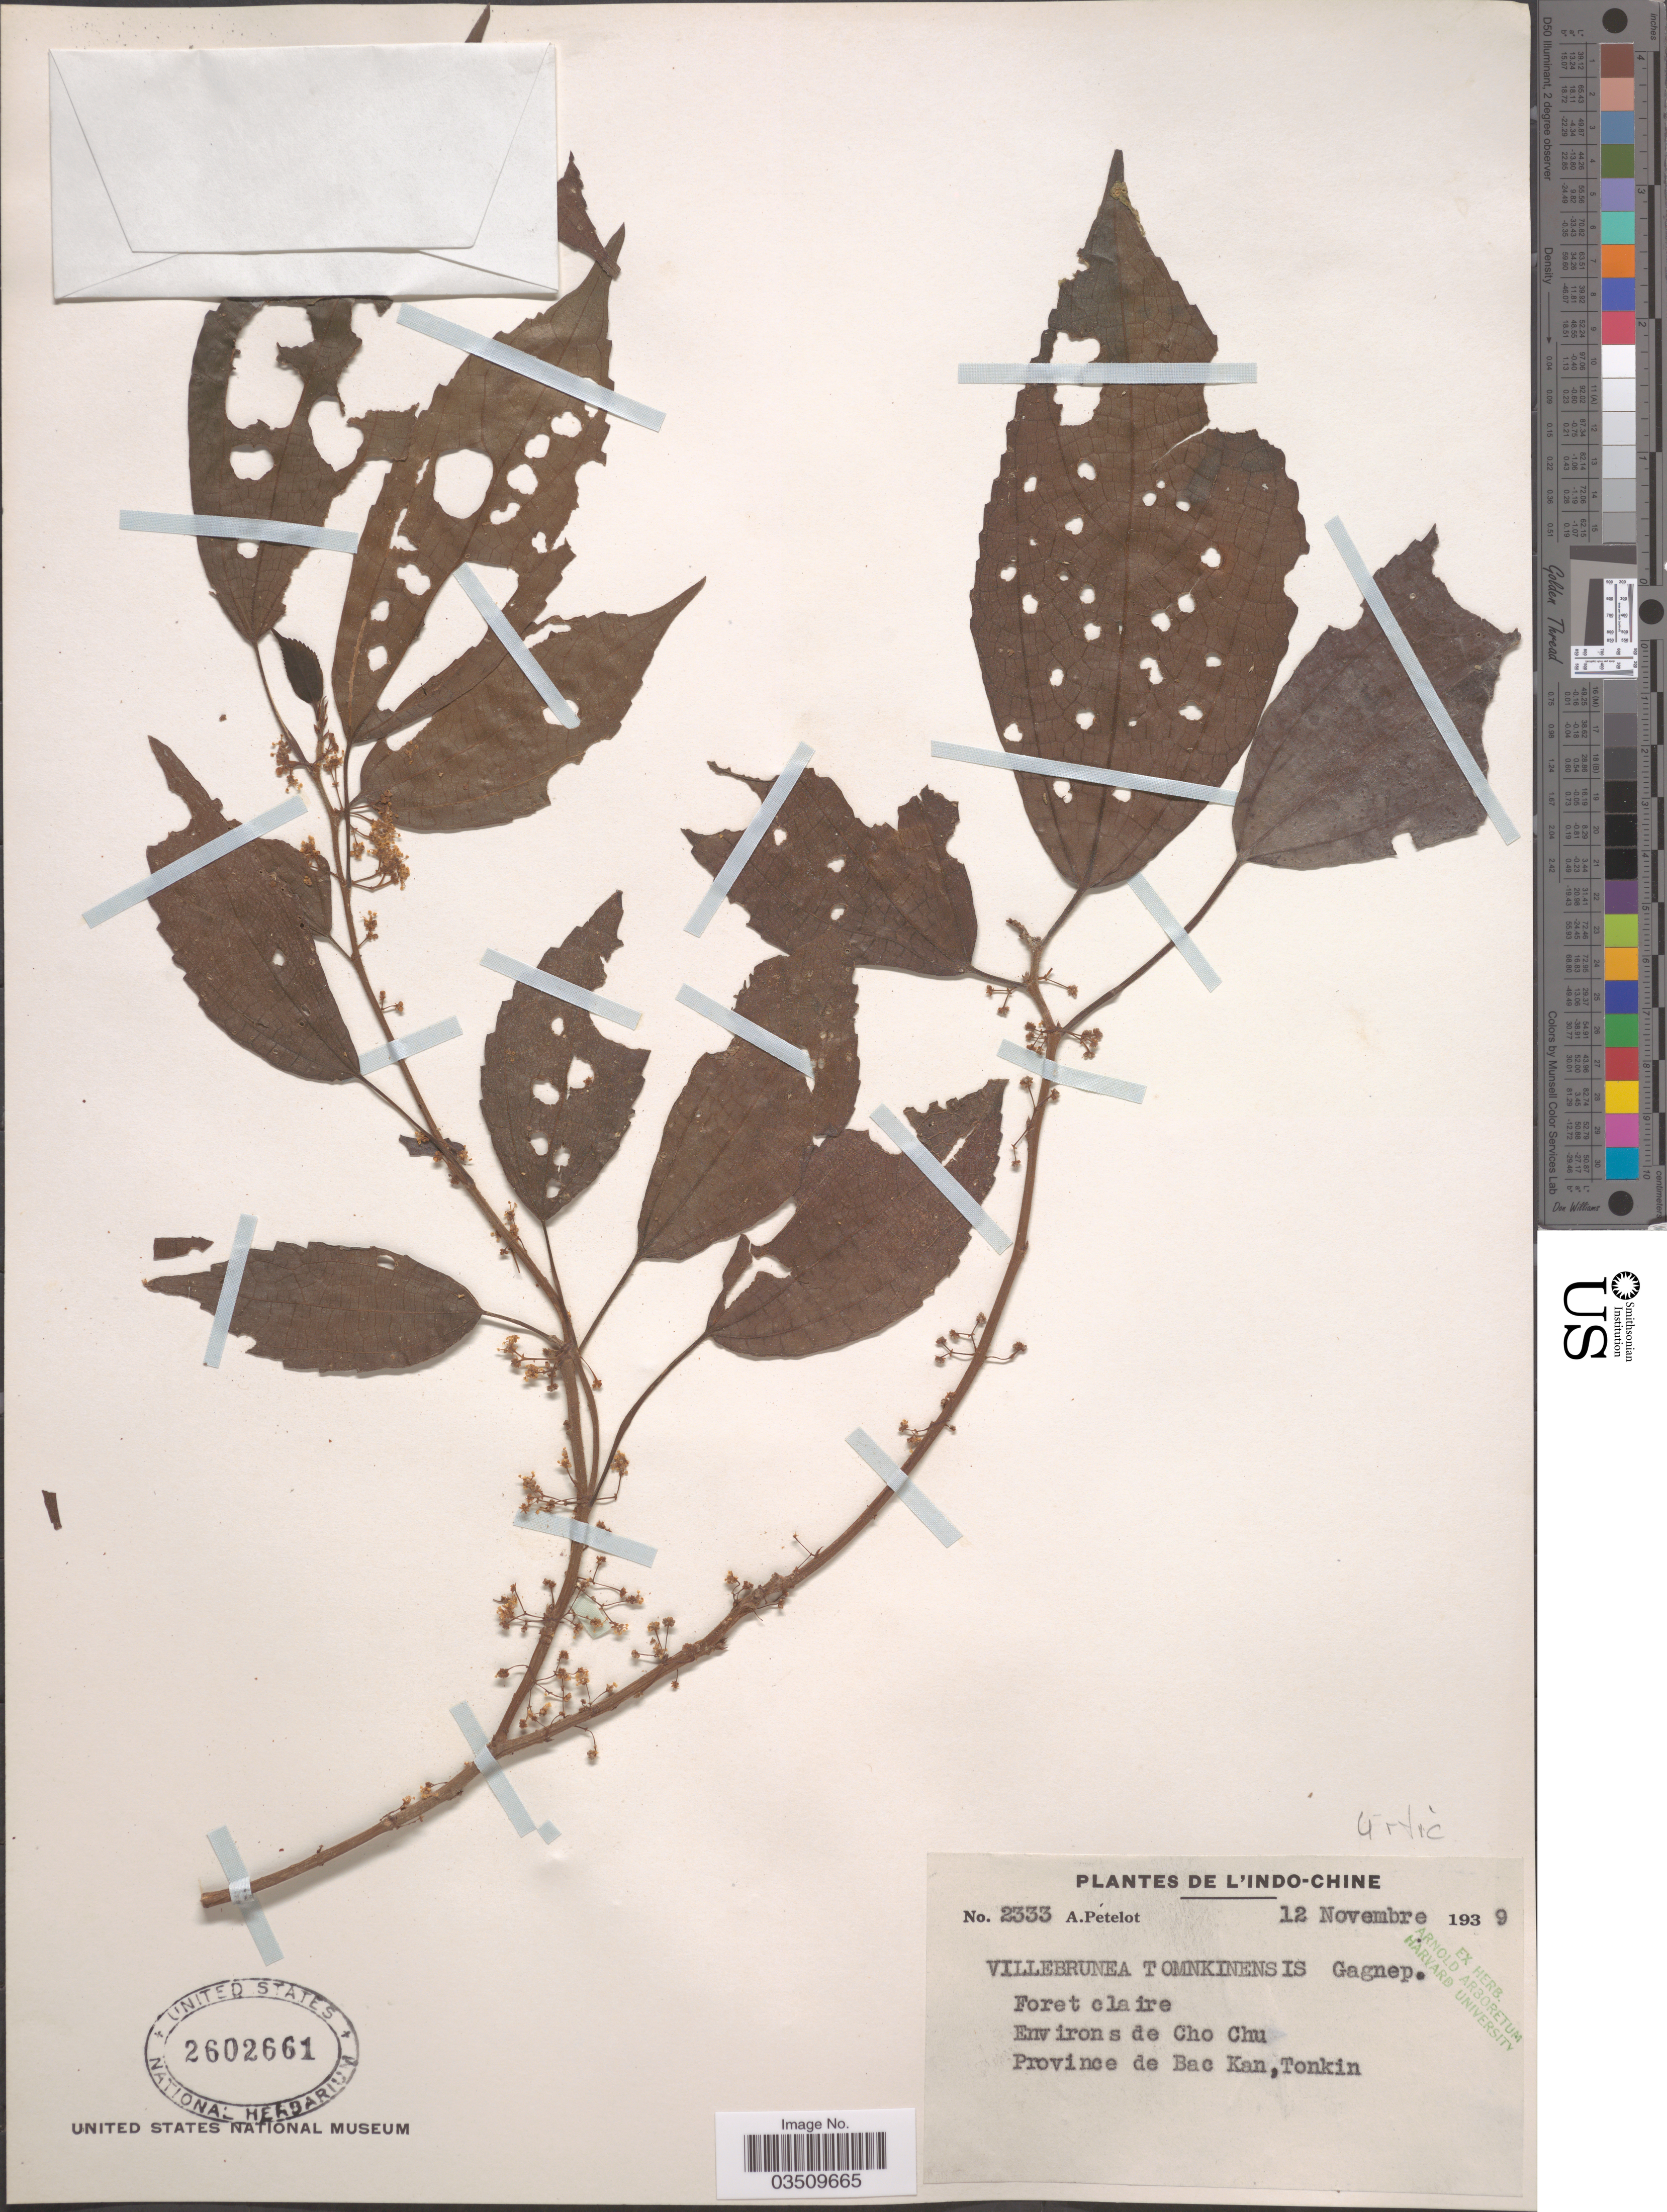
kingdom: Plantae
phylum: Tracheophyta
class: Magnoliopsida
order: Rosales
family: Urticaceae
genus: Oreocnide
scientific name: Oreocnide tonkinensis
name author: (Gagnep.) Merr. & Chun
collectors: A. Petelot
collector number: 2333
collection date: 1939-11-12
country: Vietnam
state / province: Bac Kan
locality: L'Indo-Chine. Cho Chu. Province de Bac Kan, Tonkin.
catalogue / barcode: US 2602661